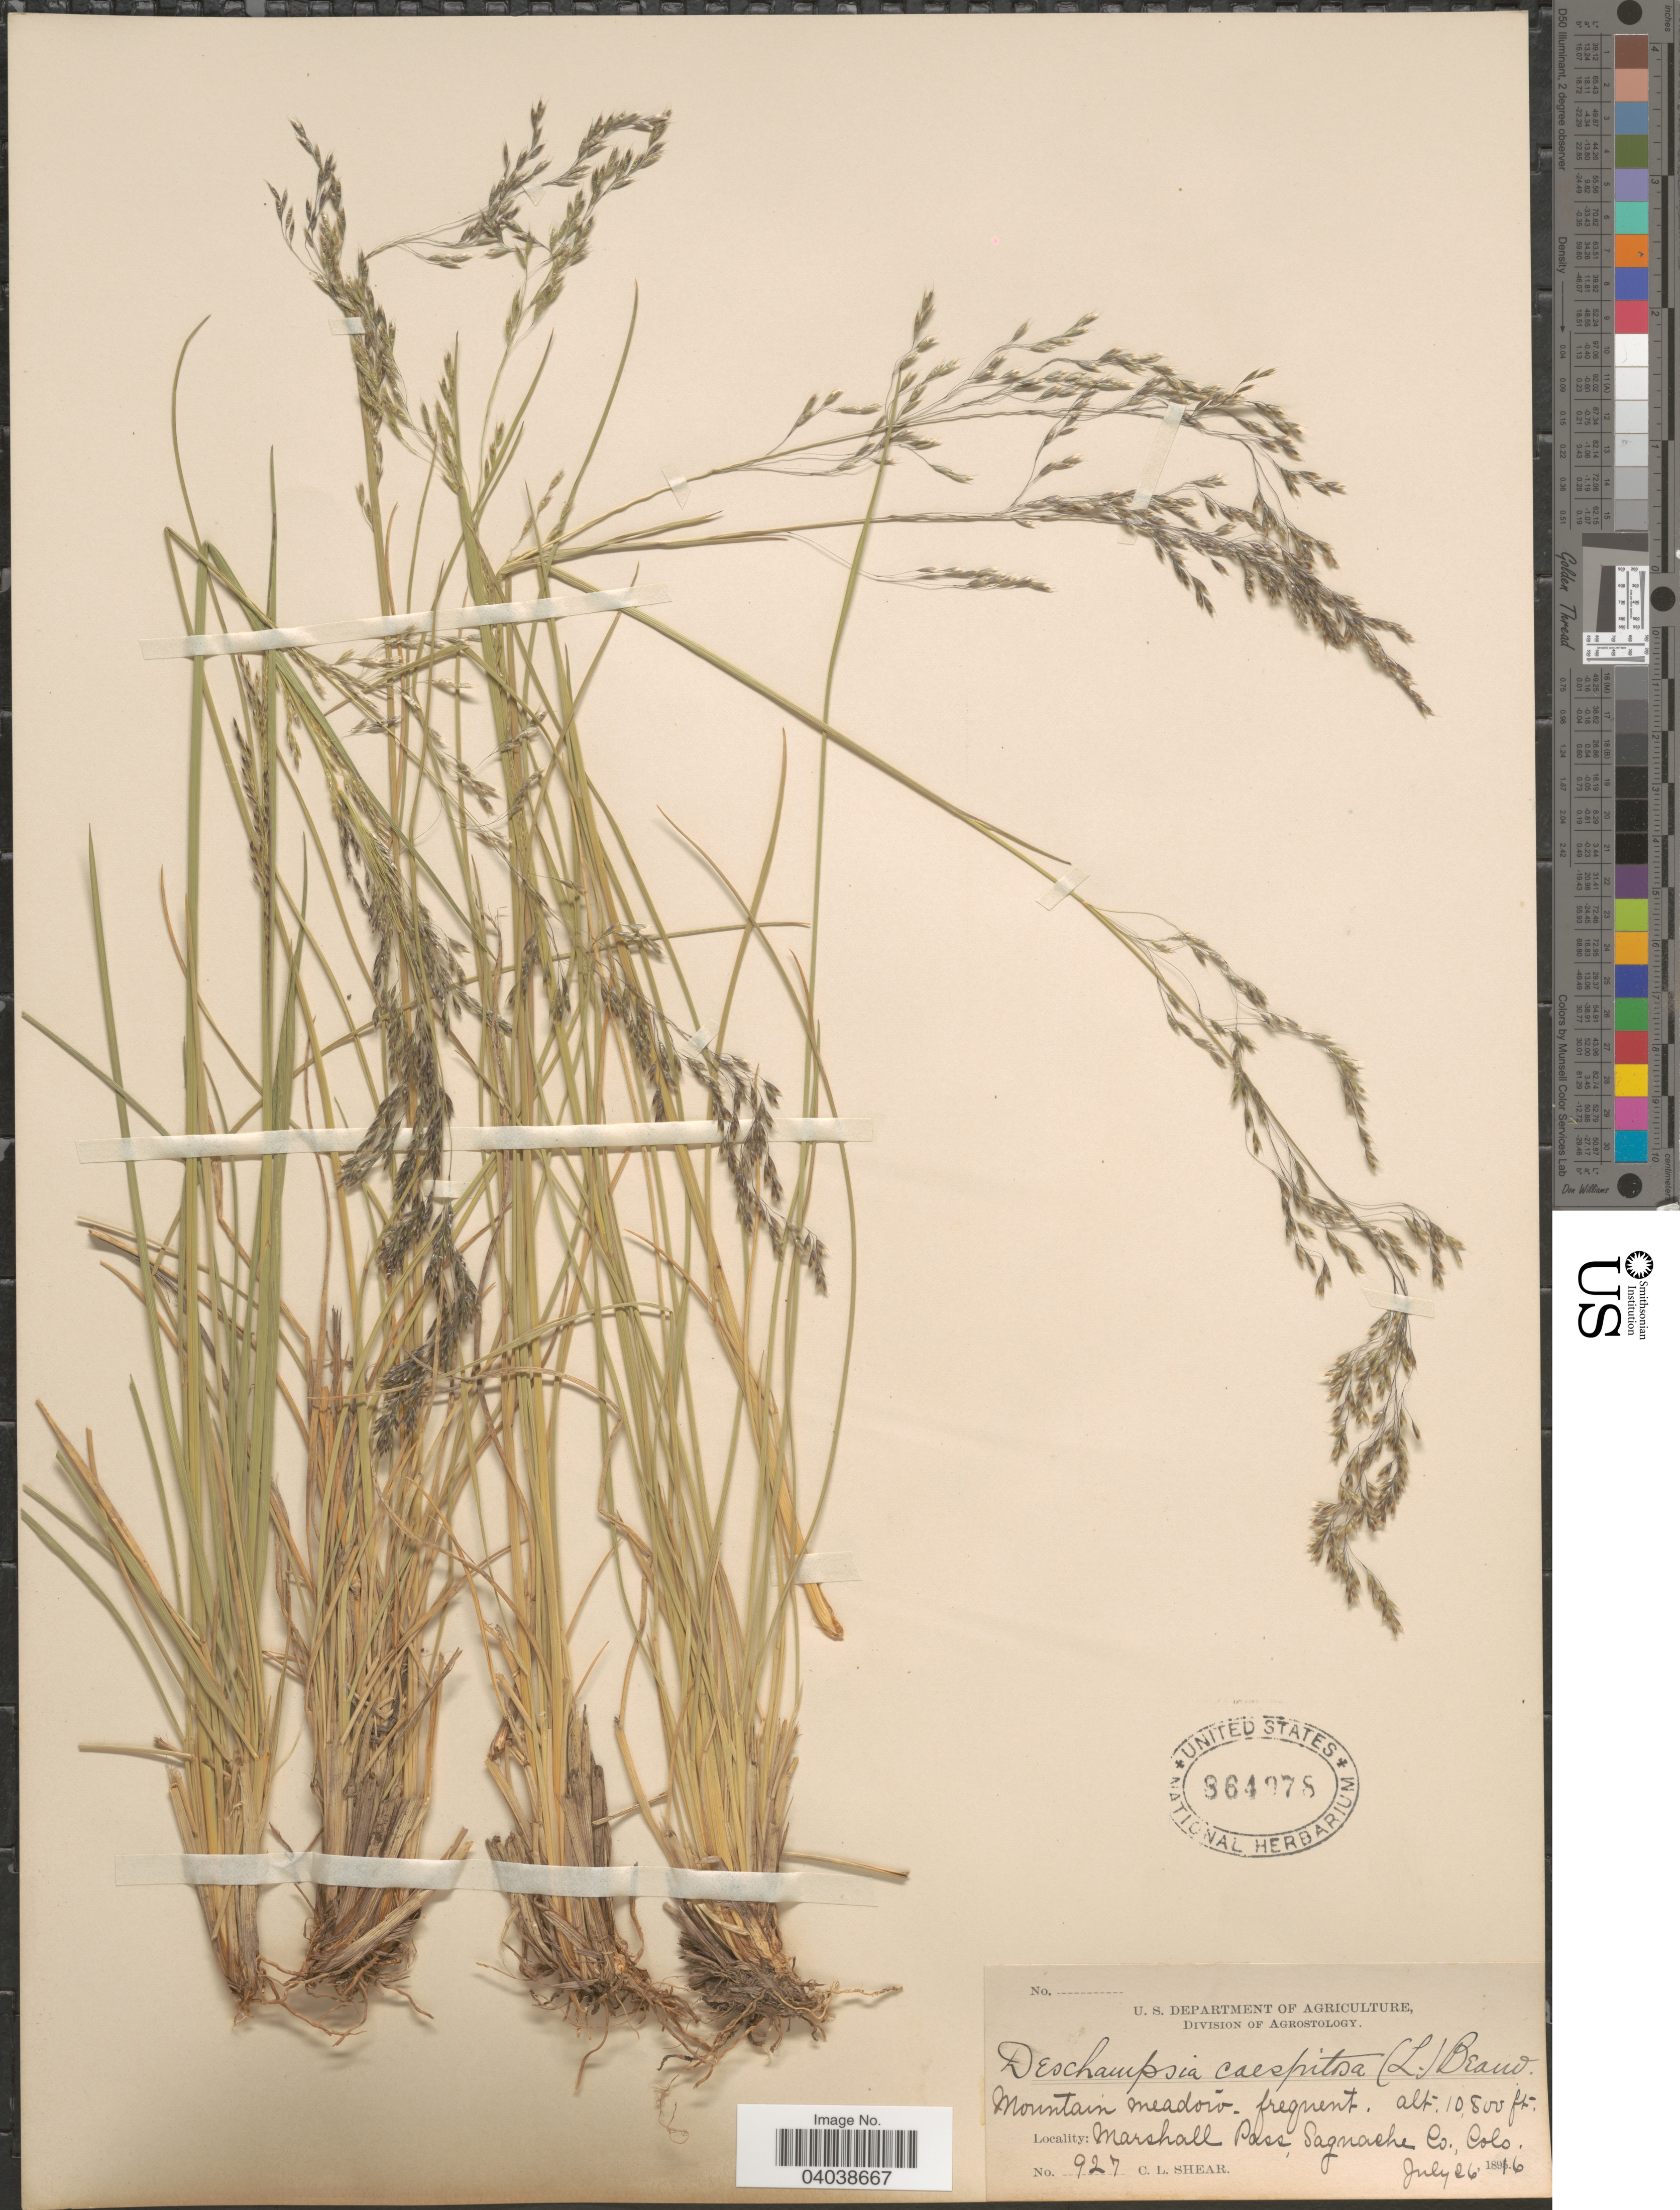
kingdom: Plantae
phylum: Tracheophyta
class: Liliopsida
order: Poales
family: Poaceae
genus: Deschampsia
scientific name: Deschampsia cespitosa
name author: (L.) P. Beauv.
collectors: C. L. Shear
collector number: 927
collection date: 1896-07-26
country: United States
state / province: Colorado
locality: Mountain meadow. Marshall Pass, Saguache Co.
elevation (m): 3292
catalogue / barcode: US 864978